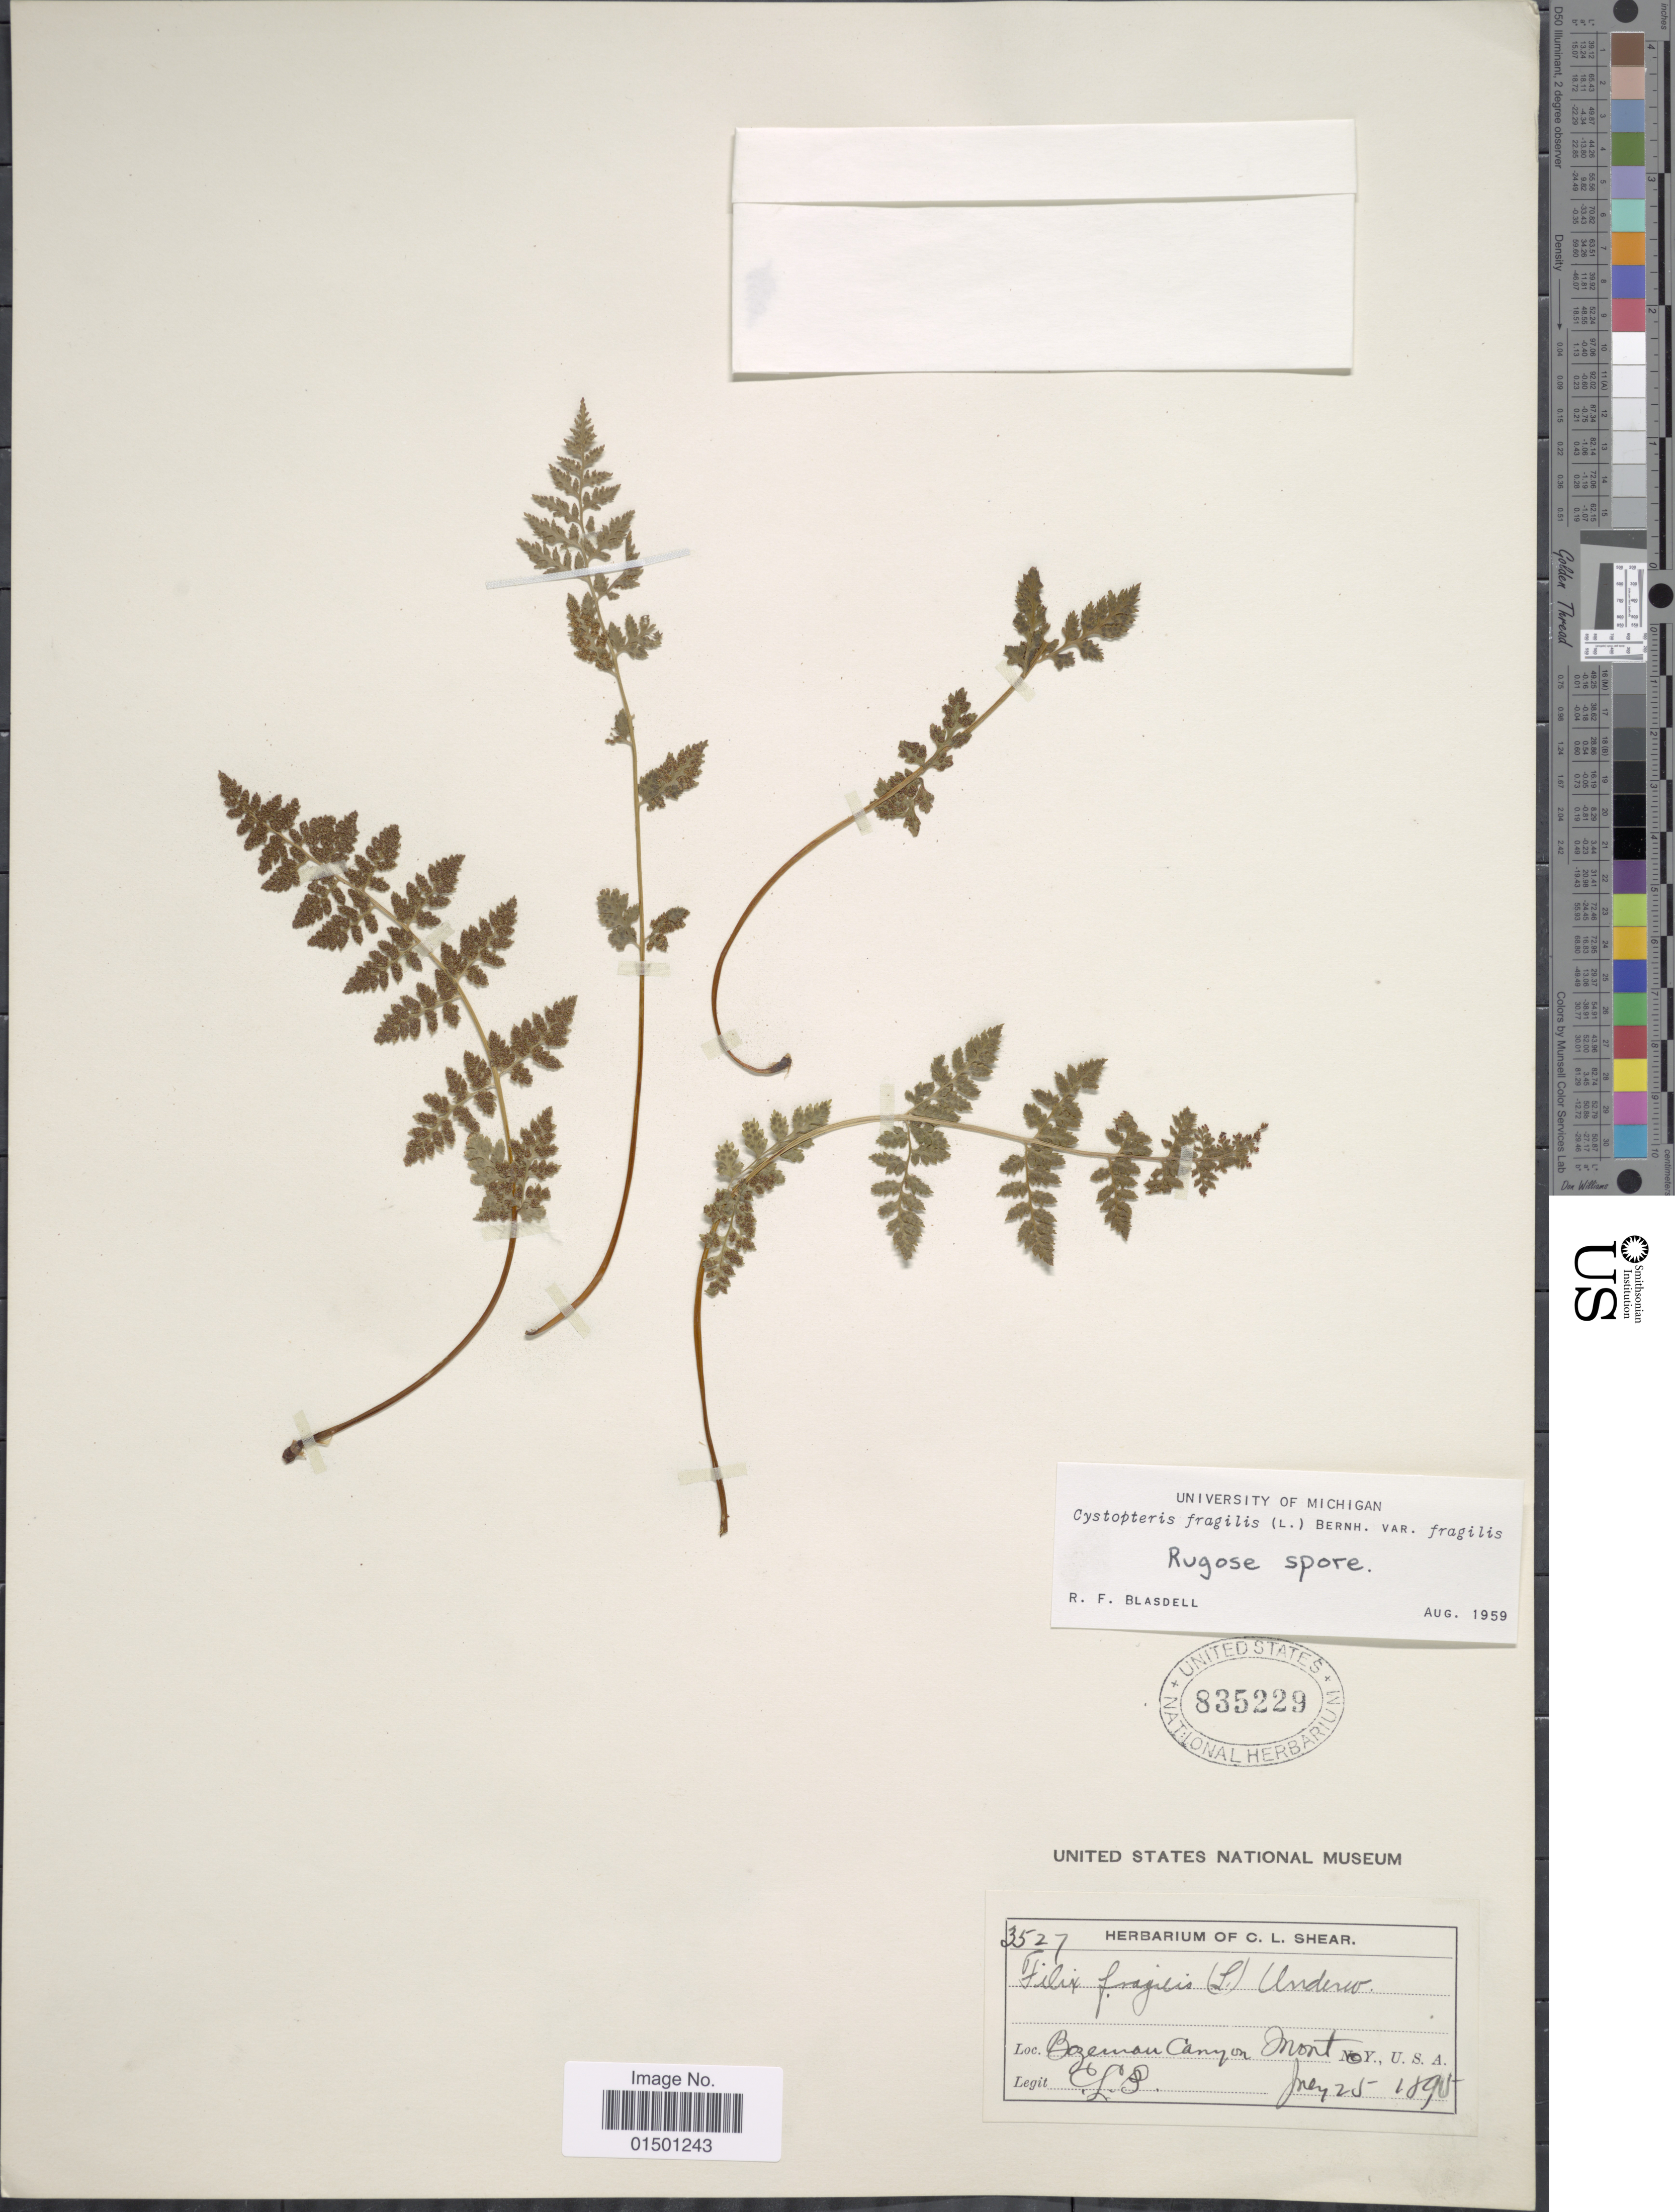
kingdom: Plantae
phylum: Tracheophyta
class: Polypodiopsida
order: Polypodiales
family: Cystopteridaceae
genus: Cystopteris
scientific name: Cystopteris fragilis var. dickieana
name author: B. Boivin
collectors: C. L. Shear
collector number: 3527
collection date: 1895-07-25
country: United States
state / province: Montana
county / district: Gallatin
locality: Bozeman Canyon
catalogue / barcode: US 835229